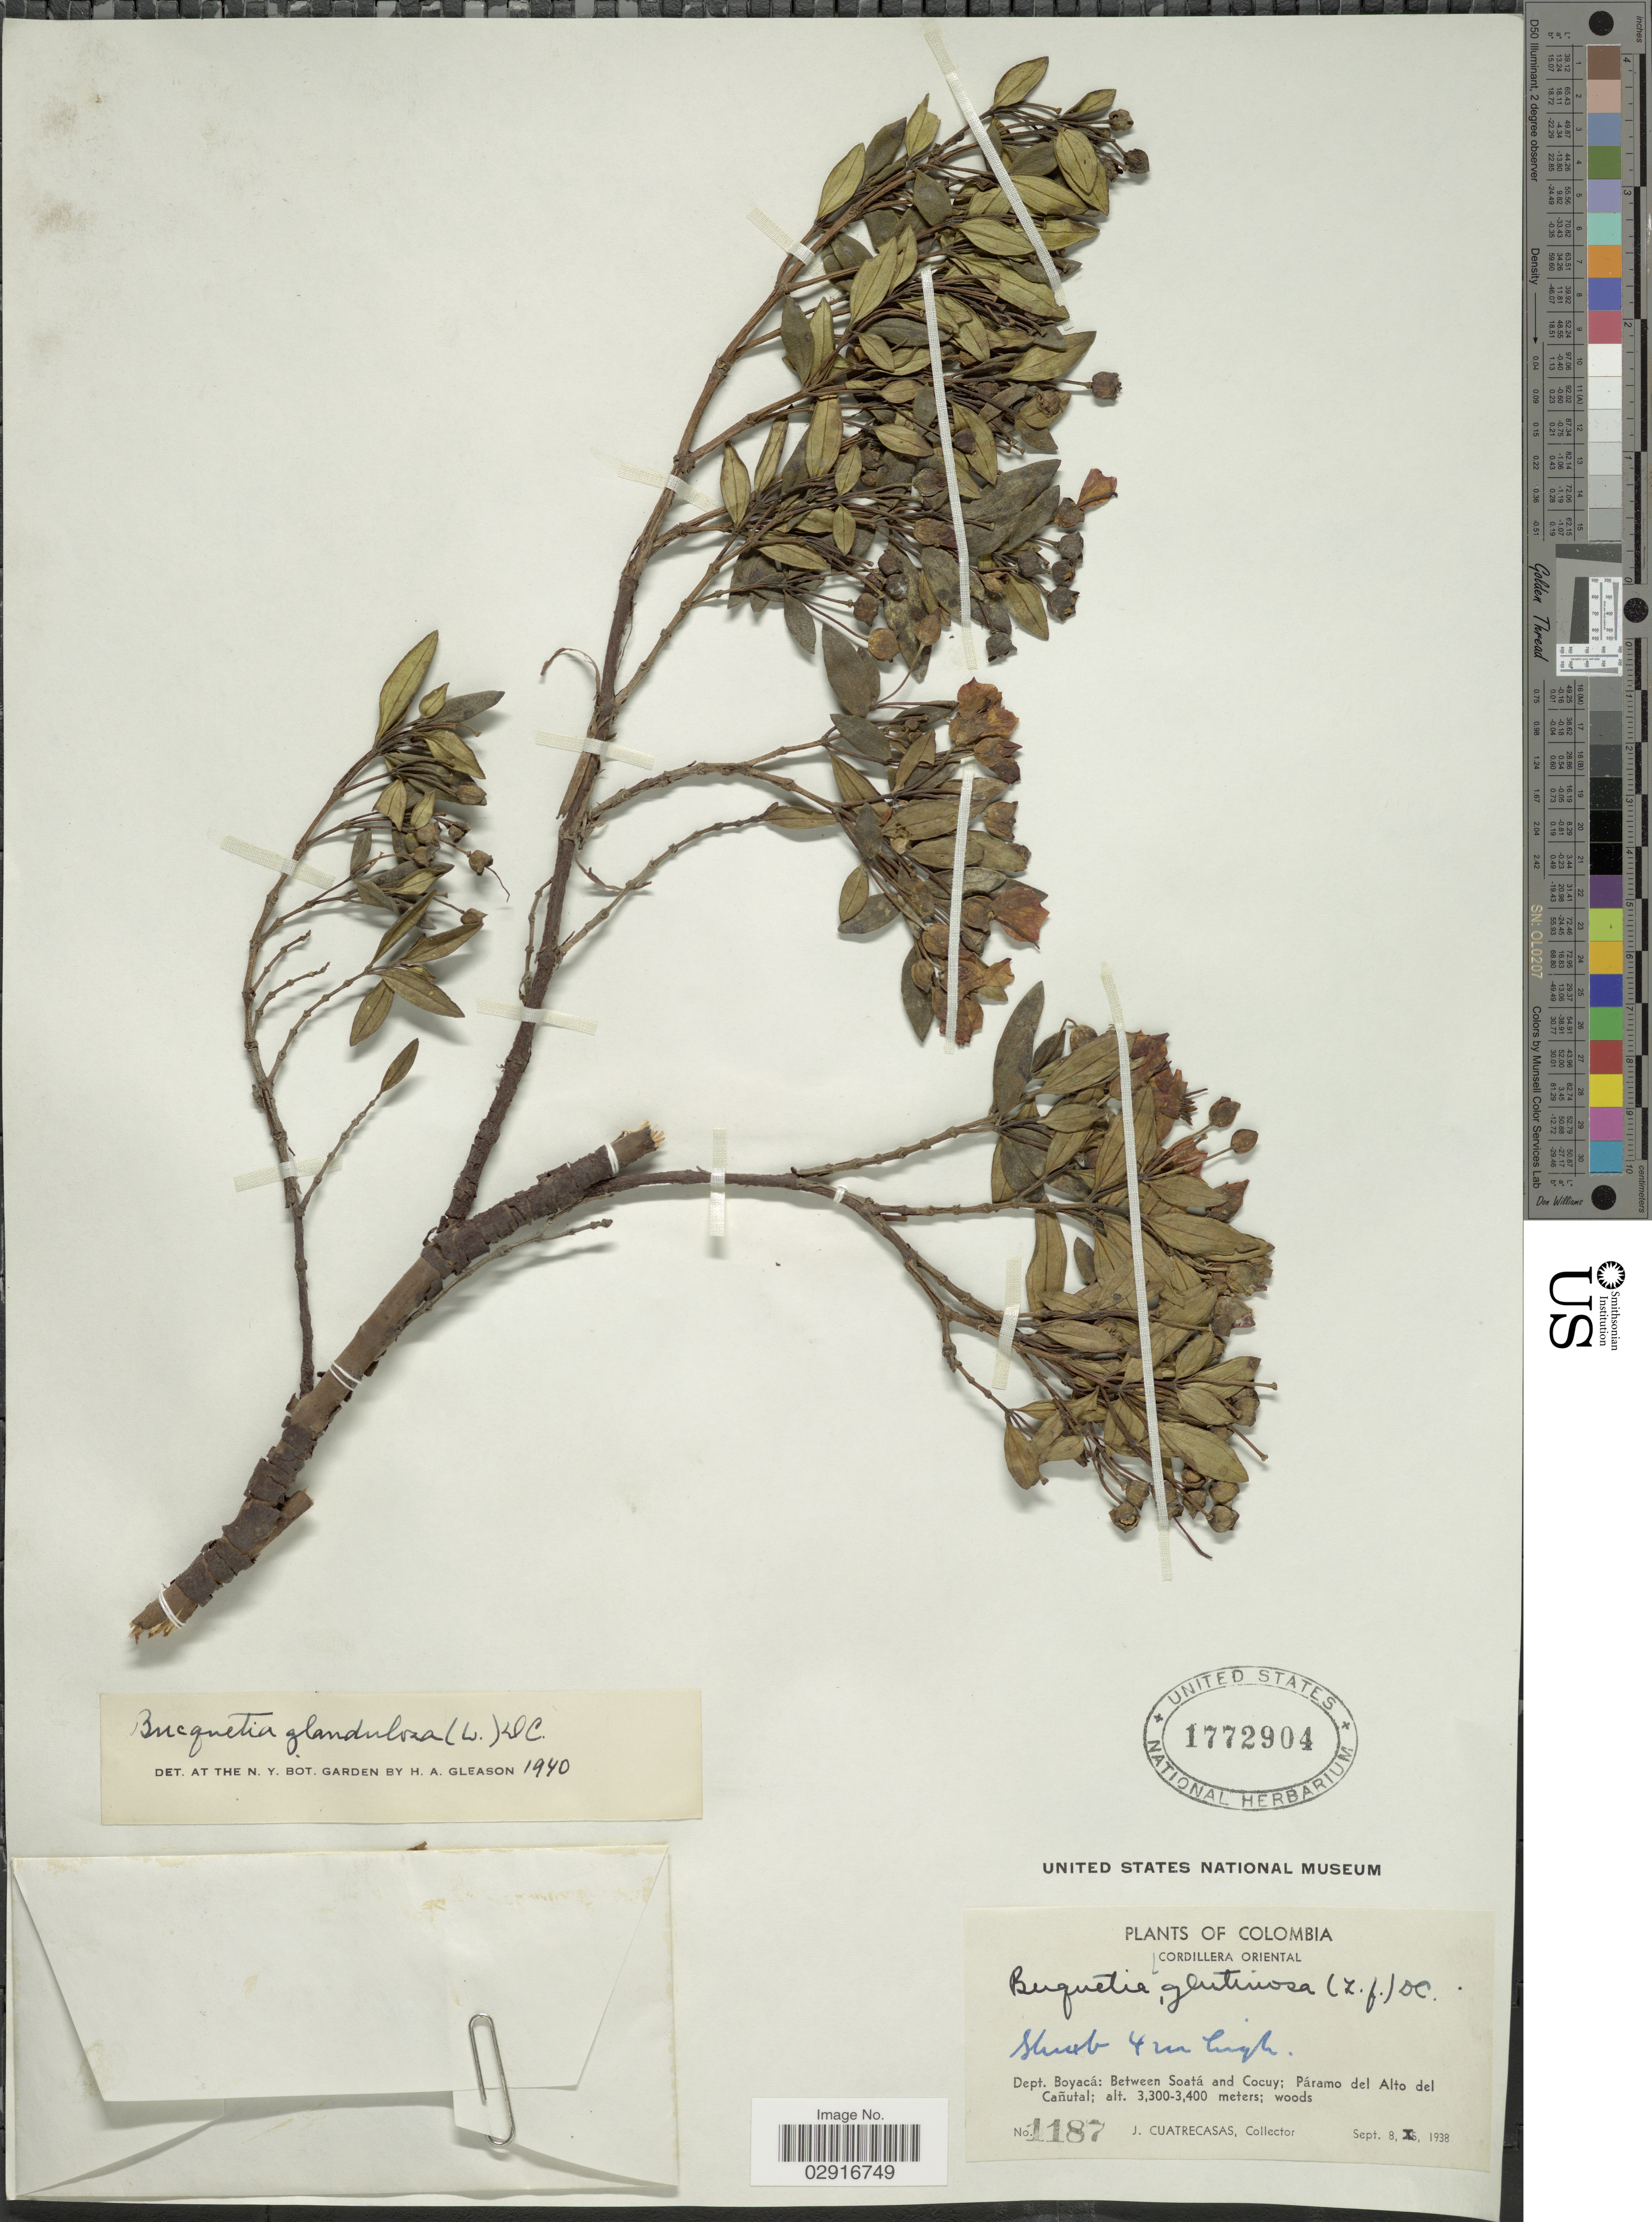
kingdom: Plantae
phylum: Tracheophyta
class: Magnoliopsida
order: Myrtales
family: Melastomataceae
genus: Bucquetia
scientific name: Bucquetia glutinosa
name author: DC.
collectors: J. Cuatrecasas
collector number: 1187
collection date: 1938-09-08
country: Colombia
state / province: Boyacá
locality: Cordillera Oriental. Dept. Boyacá: Between Soatá and Cocuy; Páramo del Alto del Cañutal.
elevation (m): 3300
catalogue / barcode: US 1772904